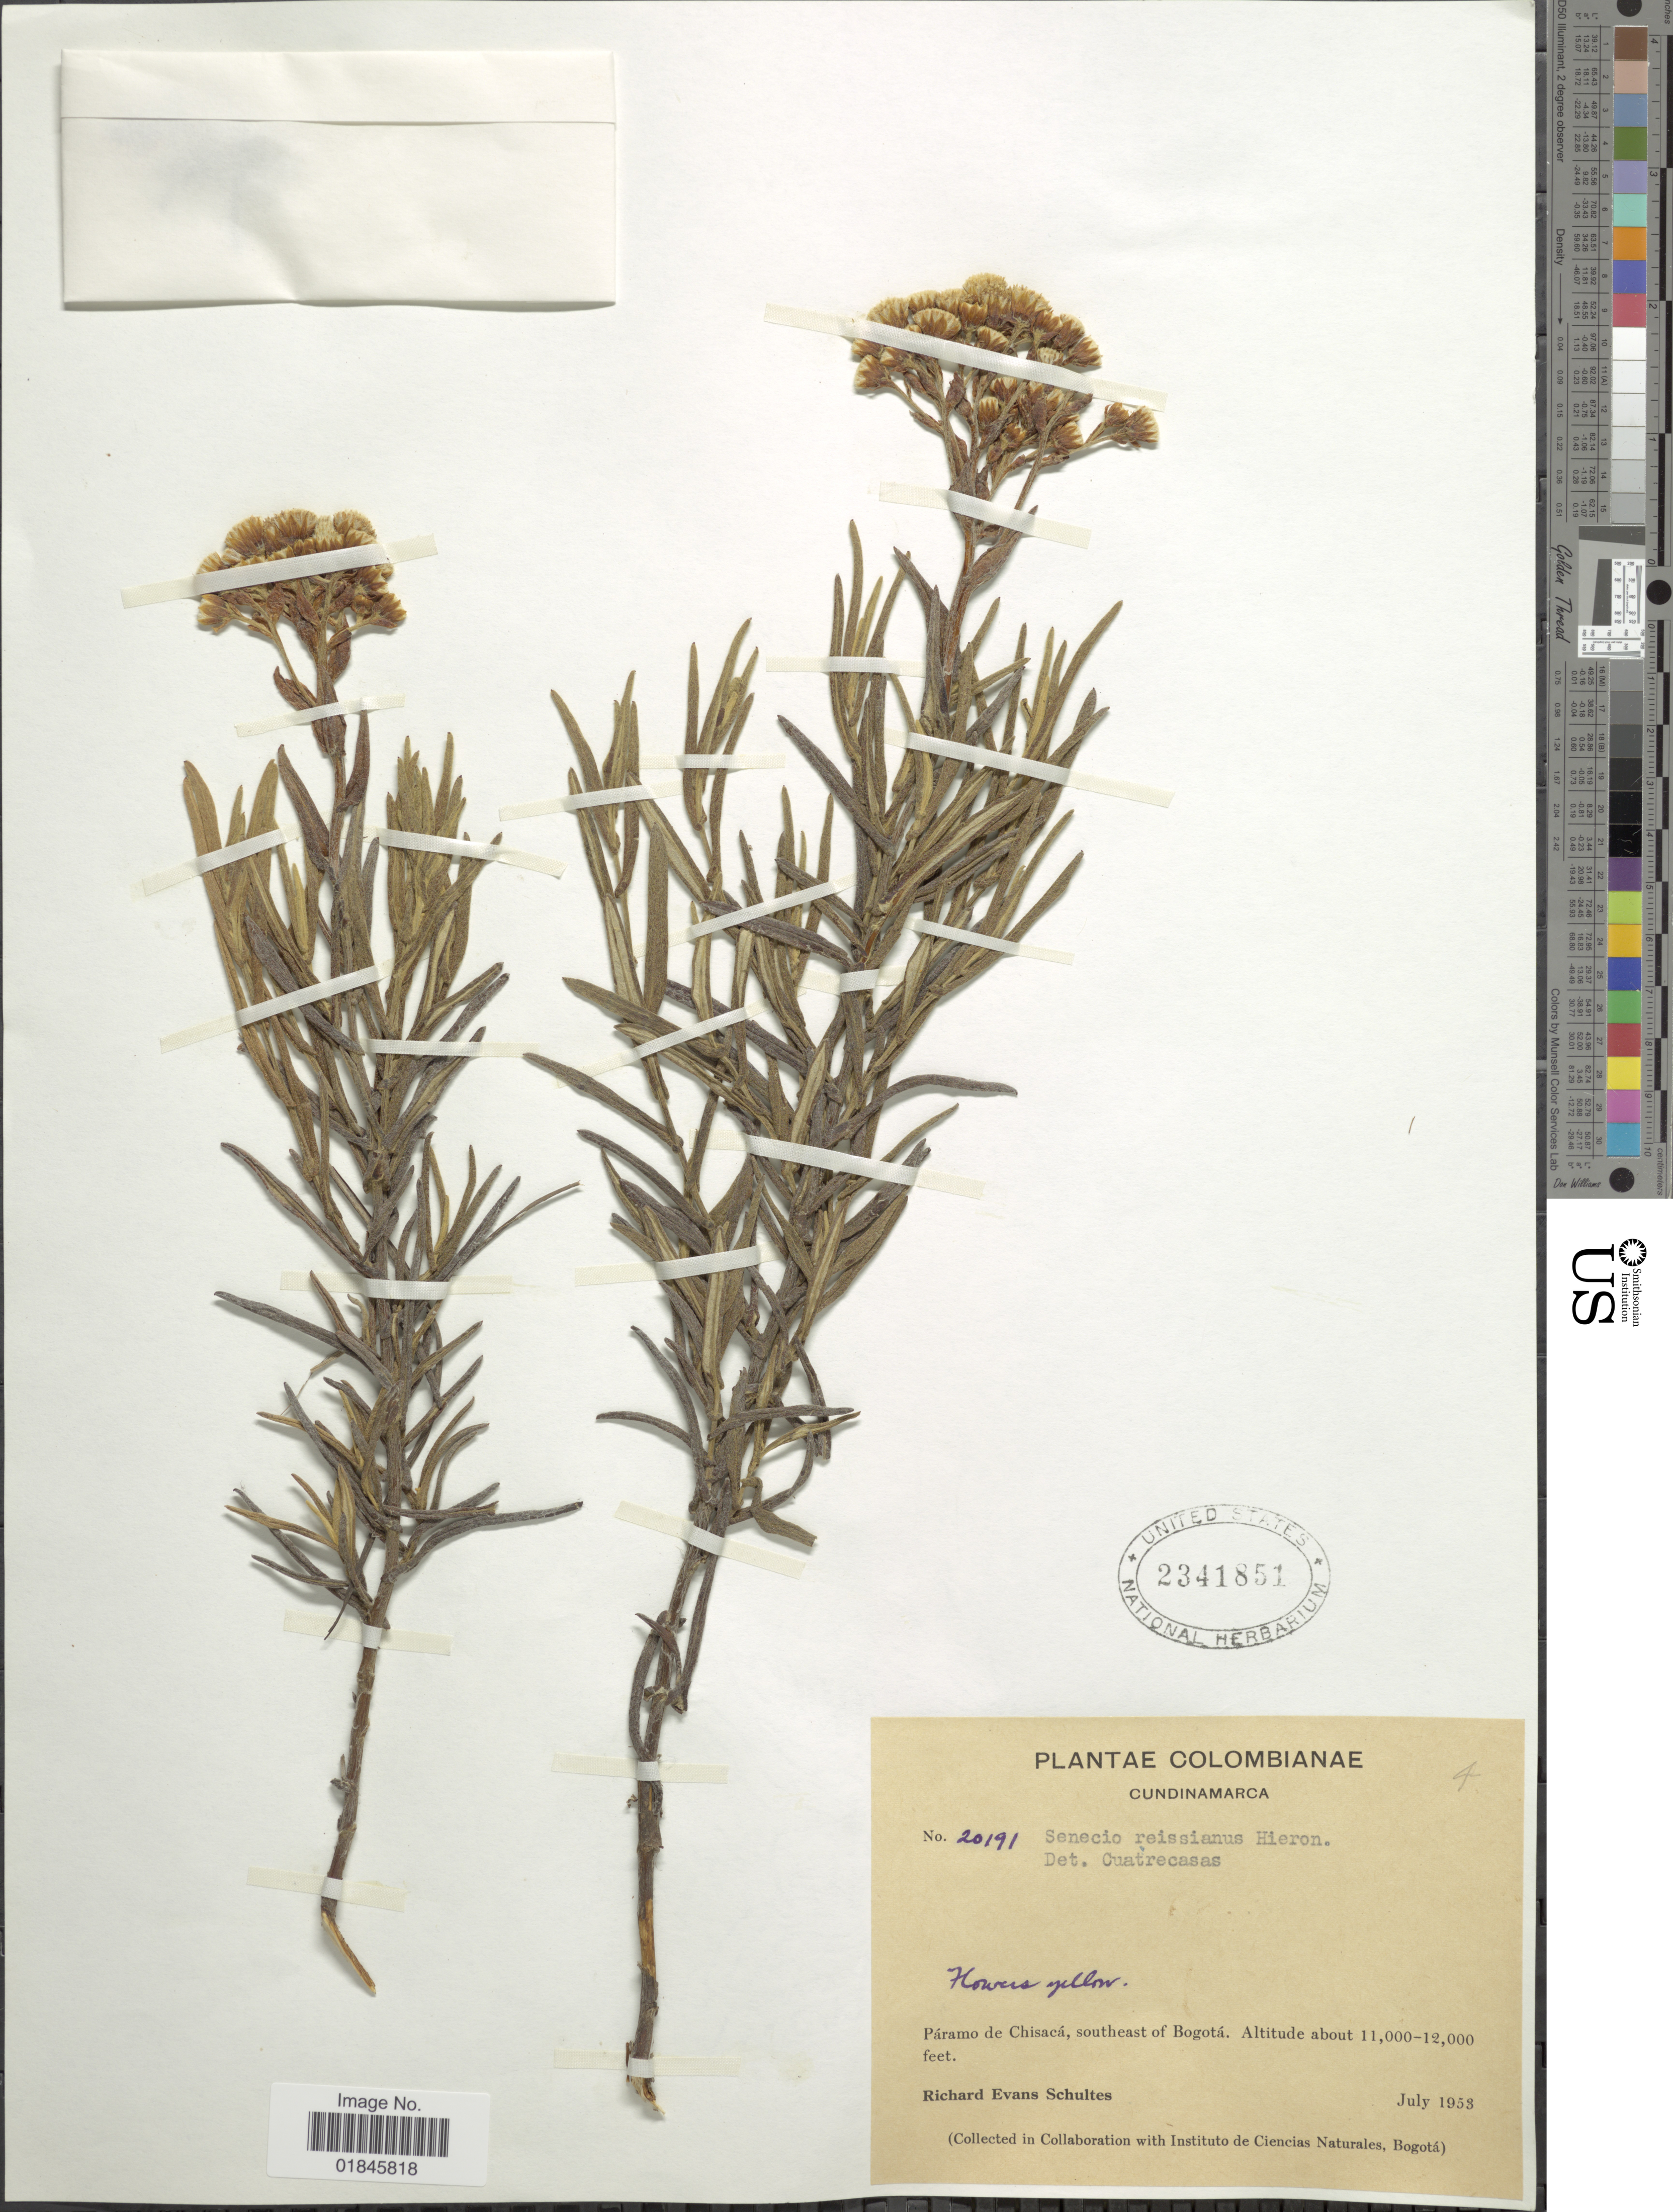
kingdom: Plantae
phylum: Tracheophyta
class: Magnoliopsida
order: Asterales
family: Asteraceae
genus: Pentacalia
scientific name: Pentacalia reissiana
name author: (Hieron.) Cuatrec.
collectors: R. E. Schultes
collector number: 20191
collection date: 1953-07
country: Colombia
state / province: Cundinamarca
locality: Páramo de Chisacá, southeast of Bogotá.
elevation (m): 3353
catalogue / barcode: US 2341851